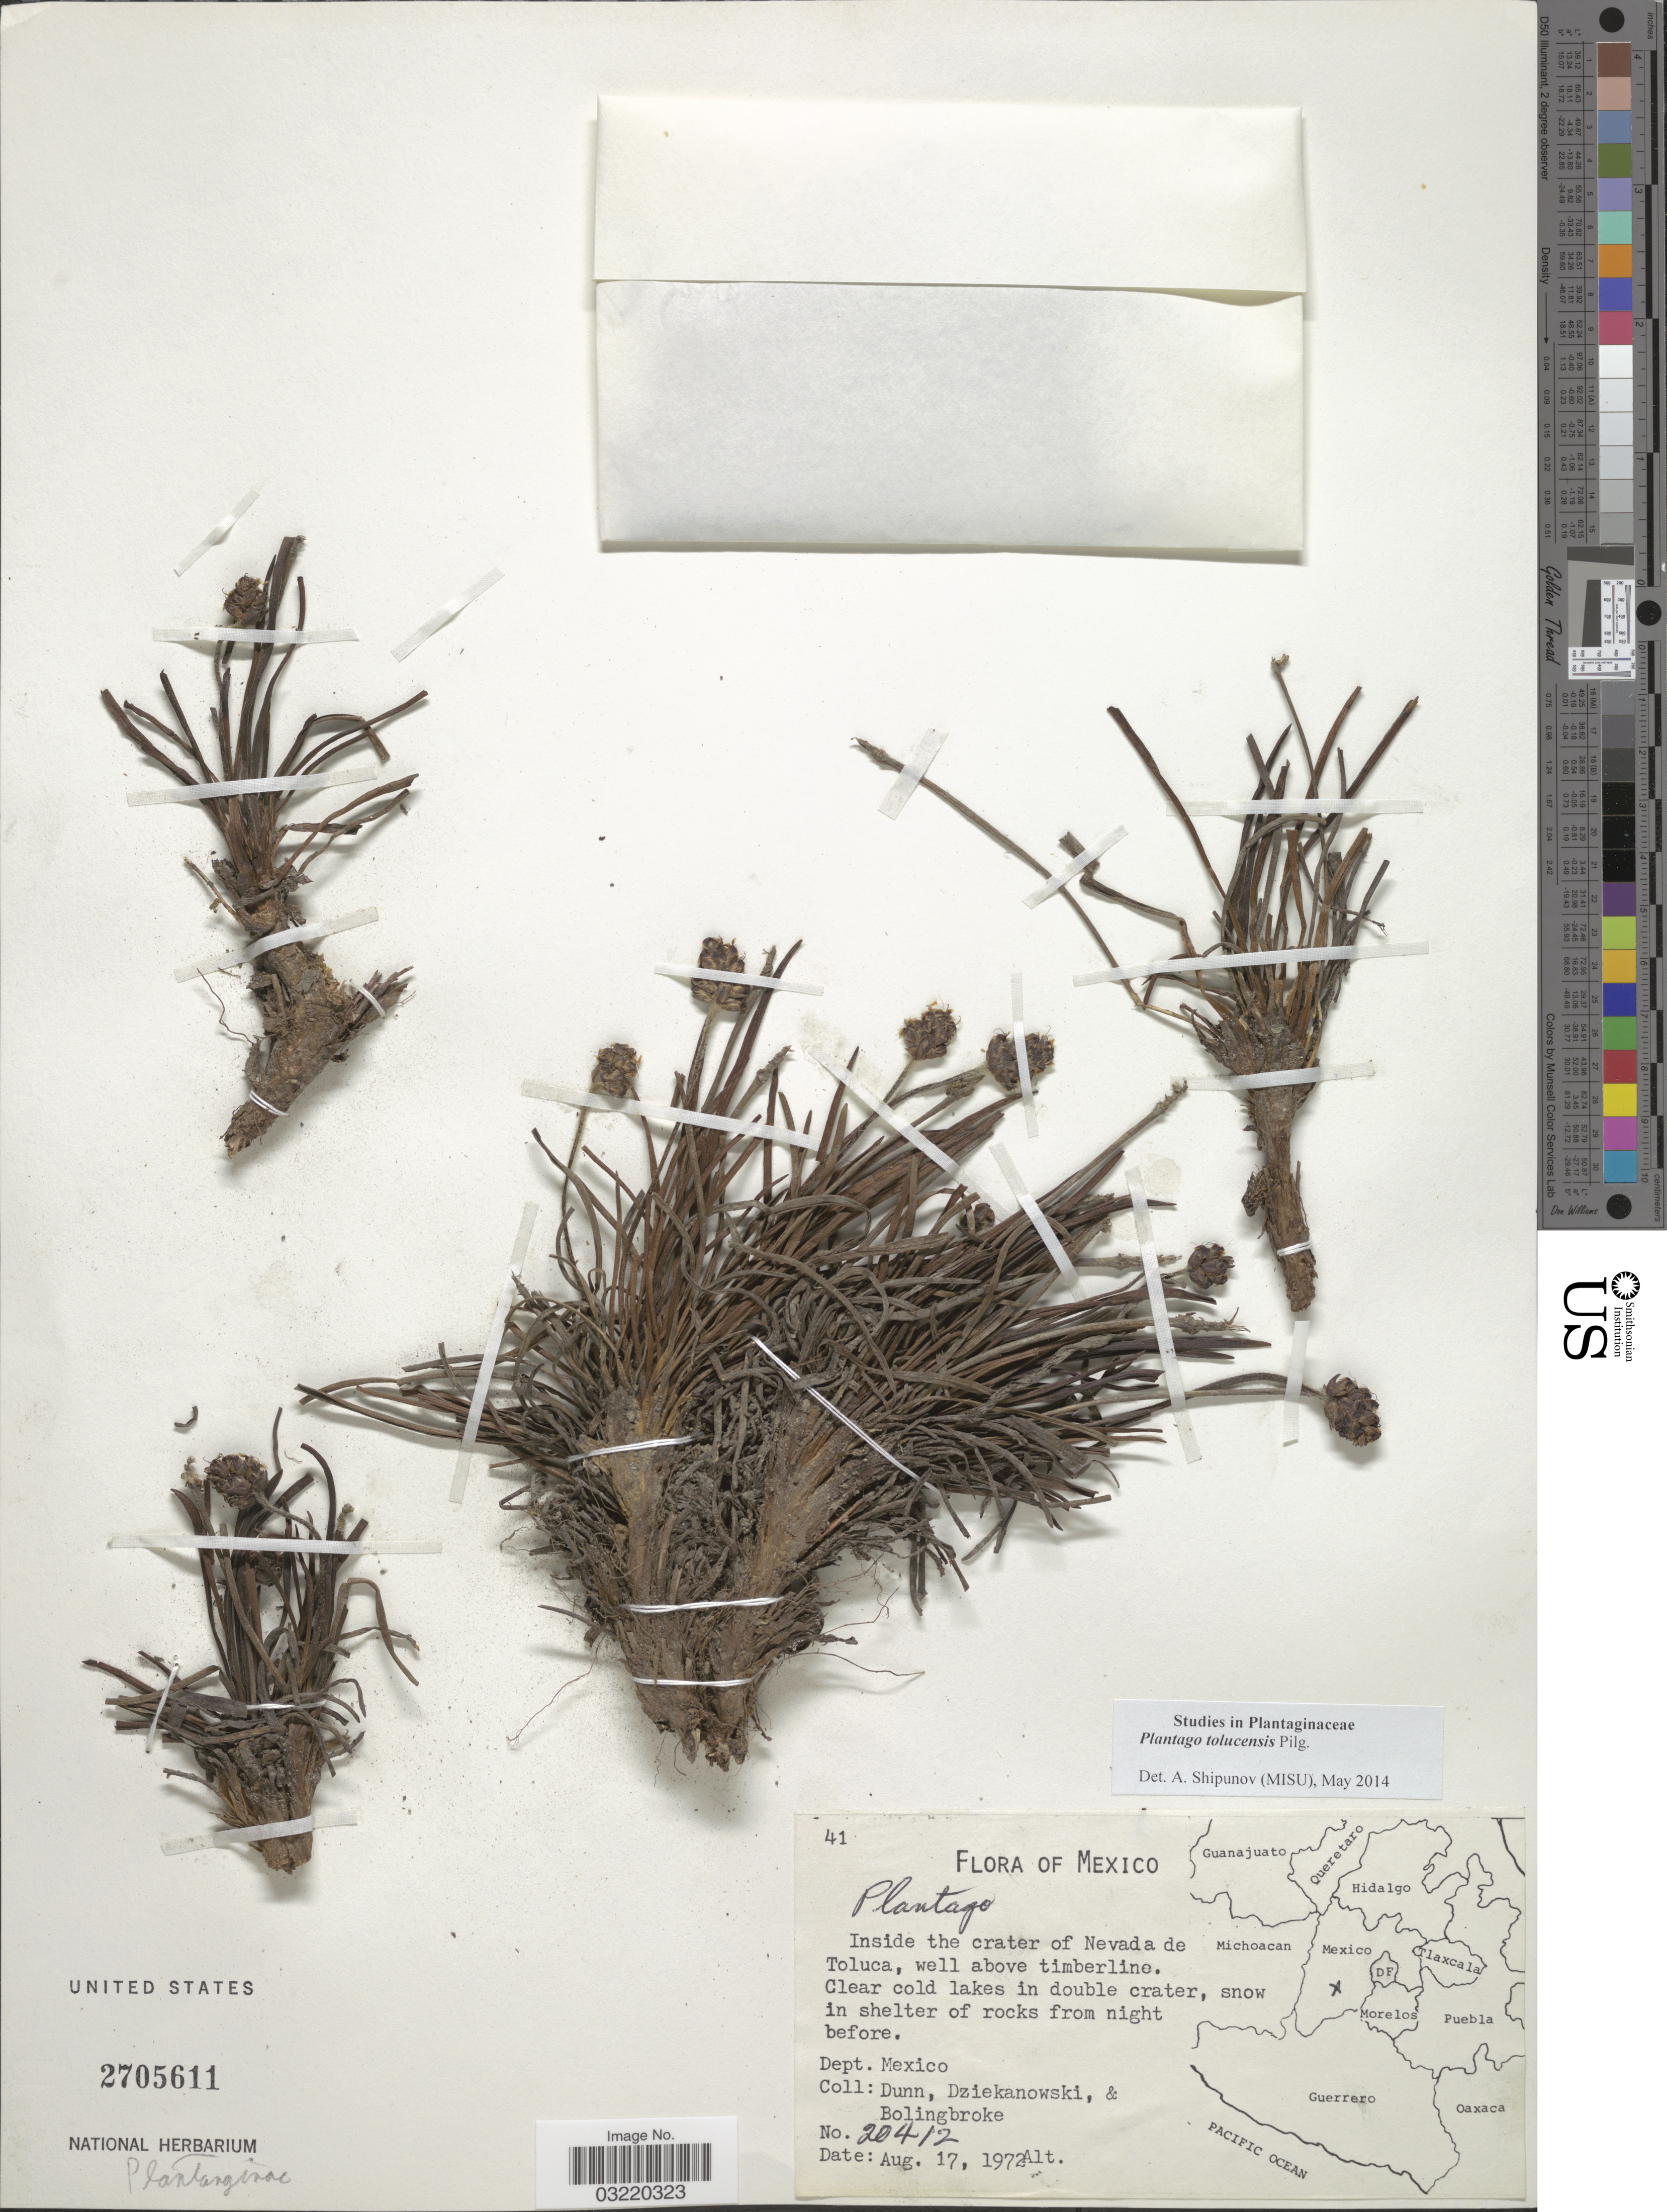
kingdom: Plantae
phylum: Tracheophyta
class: Magnoliopsida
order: Lamiales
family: Plantaginaceae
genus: Plantago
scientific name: Plantago tolucensis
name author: Pilg.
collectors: Dunn, --, -. Dziekanowski & -. Bolingbroke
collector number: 20412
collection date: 1972-08-17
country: Mexico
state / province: México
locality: Inside the crater of Nevada de Toluca, well above timberline. Dept. Mexico.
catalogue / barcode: US 2705611